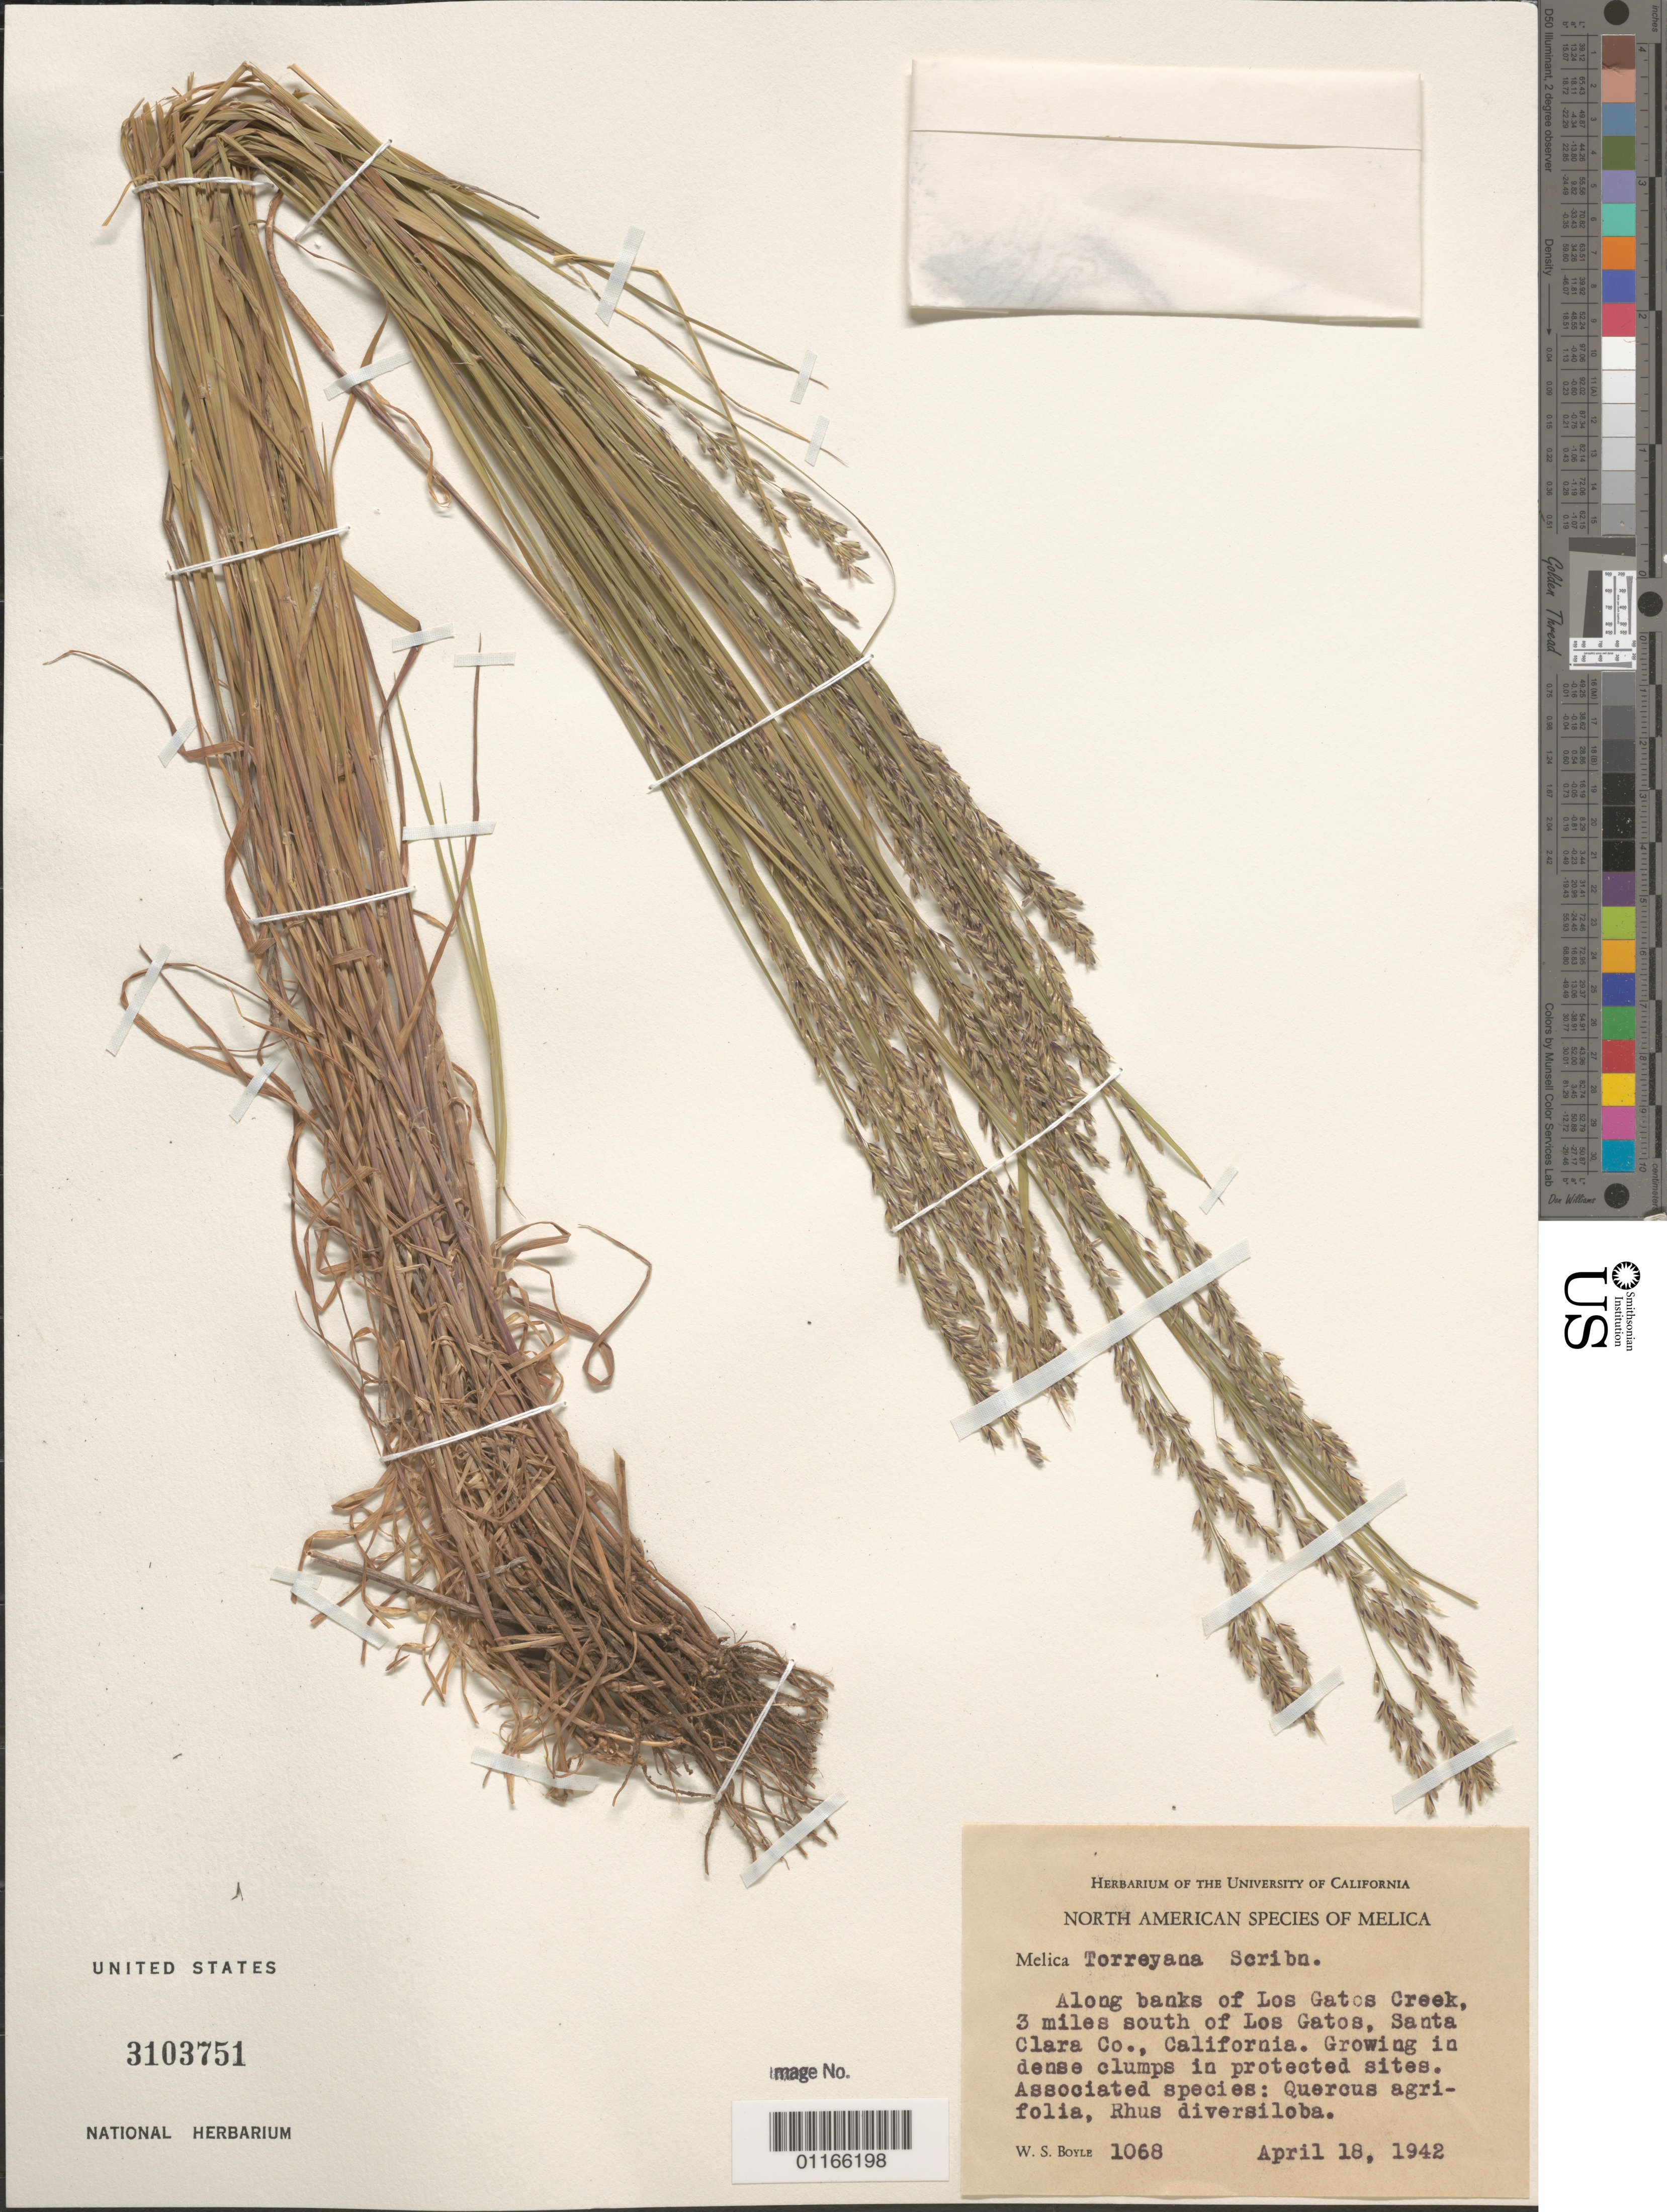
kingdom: Plantae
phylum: Tracheophyta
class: Liliopsida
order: Poales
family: Poaceae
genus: Melica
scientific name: Melica torreyana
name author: Scribn.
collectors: W. Boyle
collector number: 1068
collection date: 1942-04-18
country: United States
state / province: California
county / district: Santa Clara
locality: Along banks of Los Gatos Creek, 3 miles south of Los Gatos.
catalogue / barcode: US 3103751